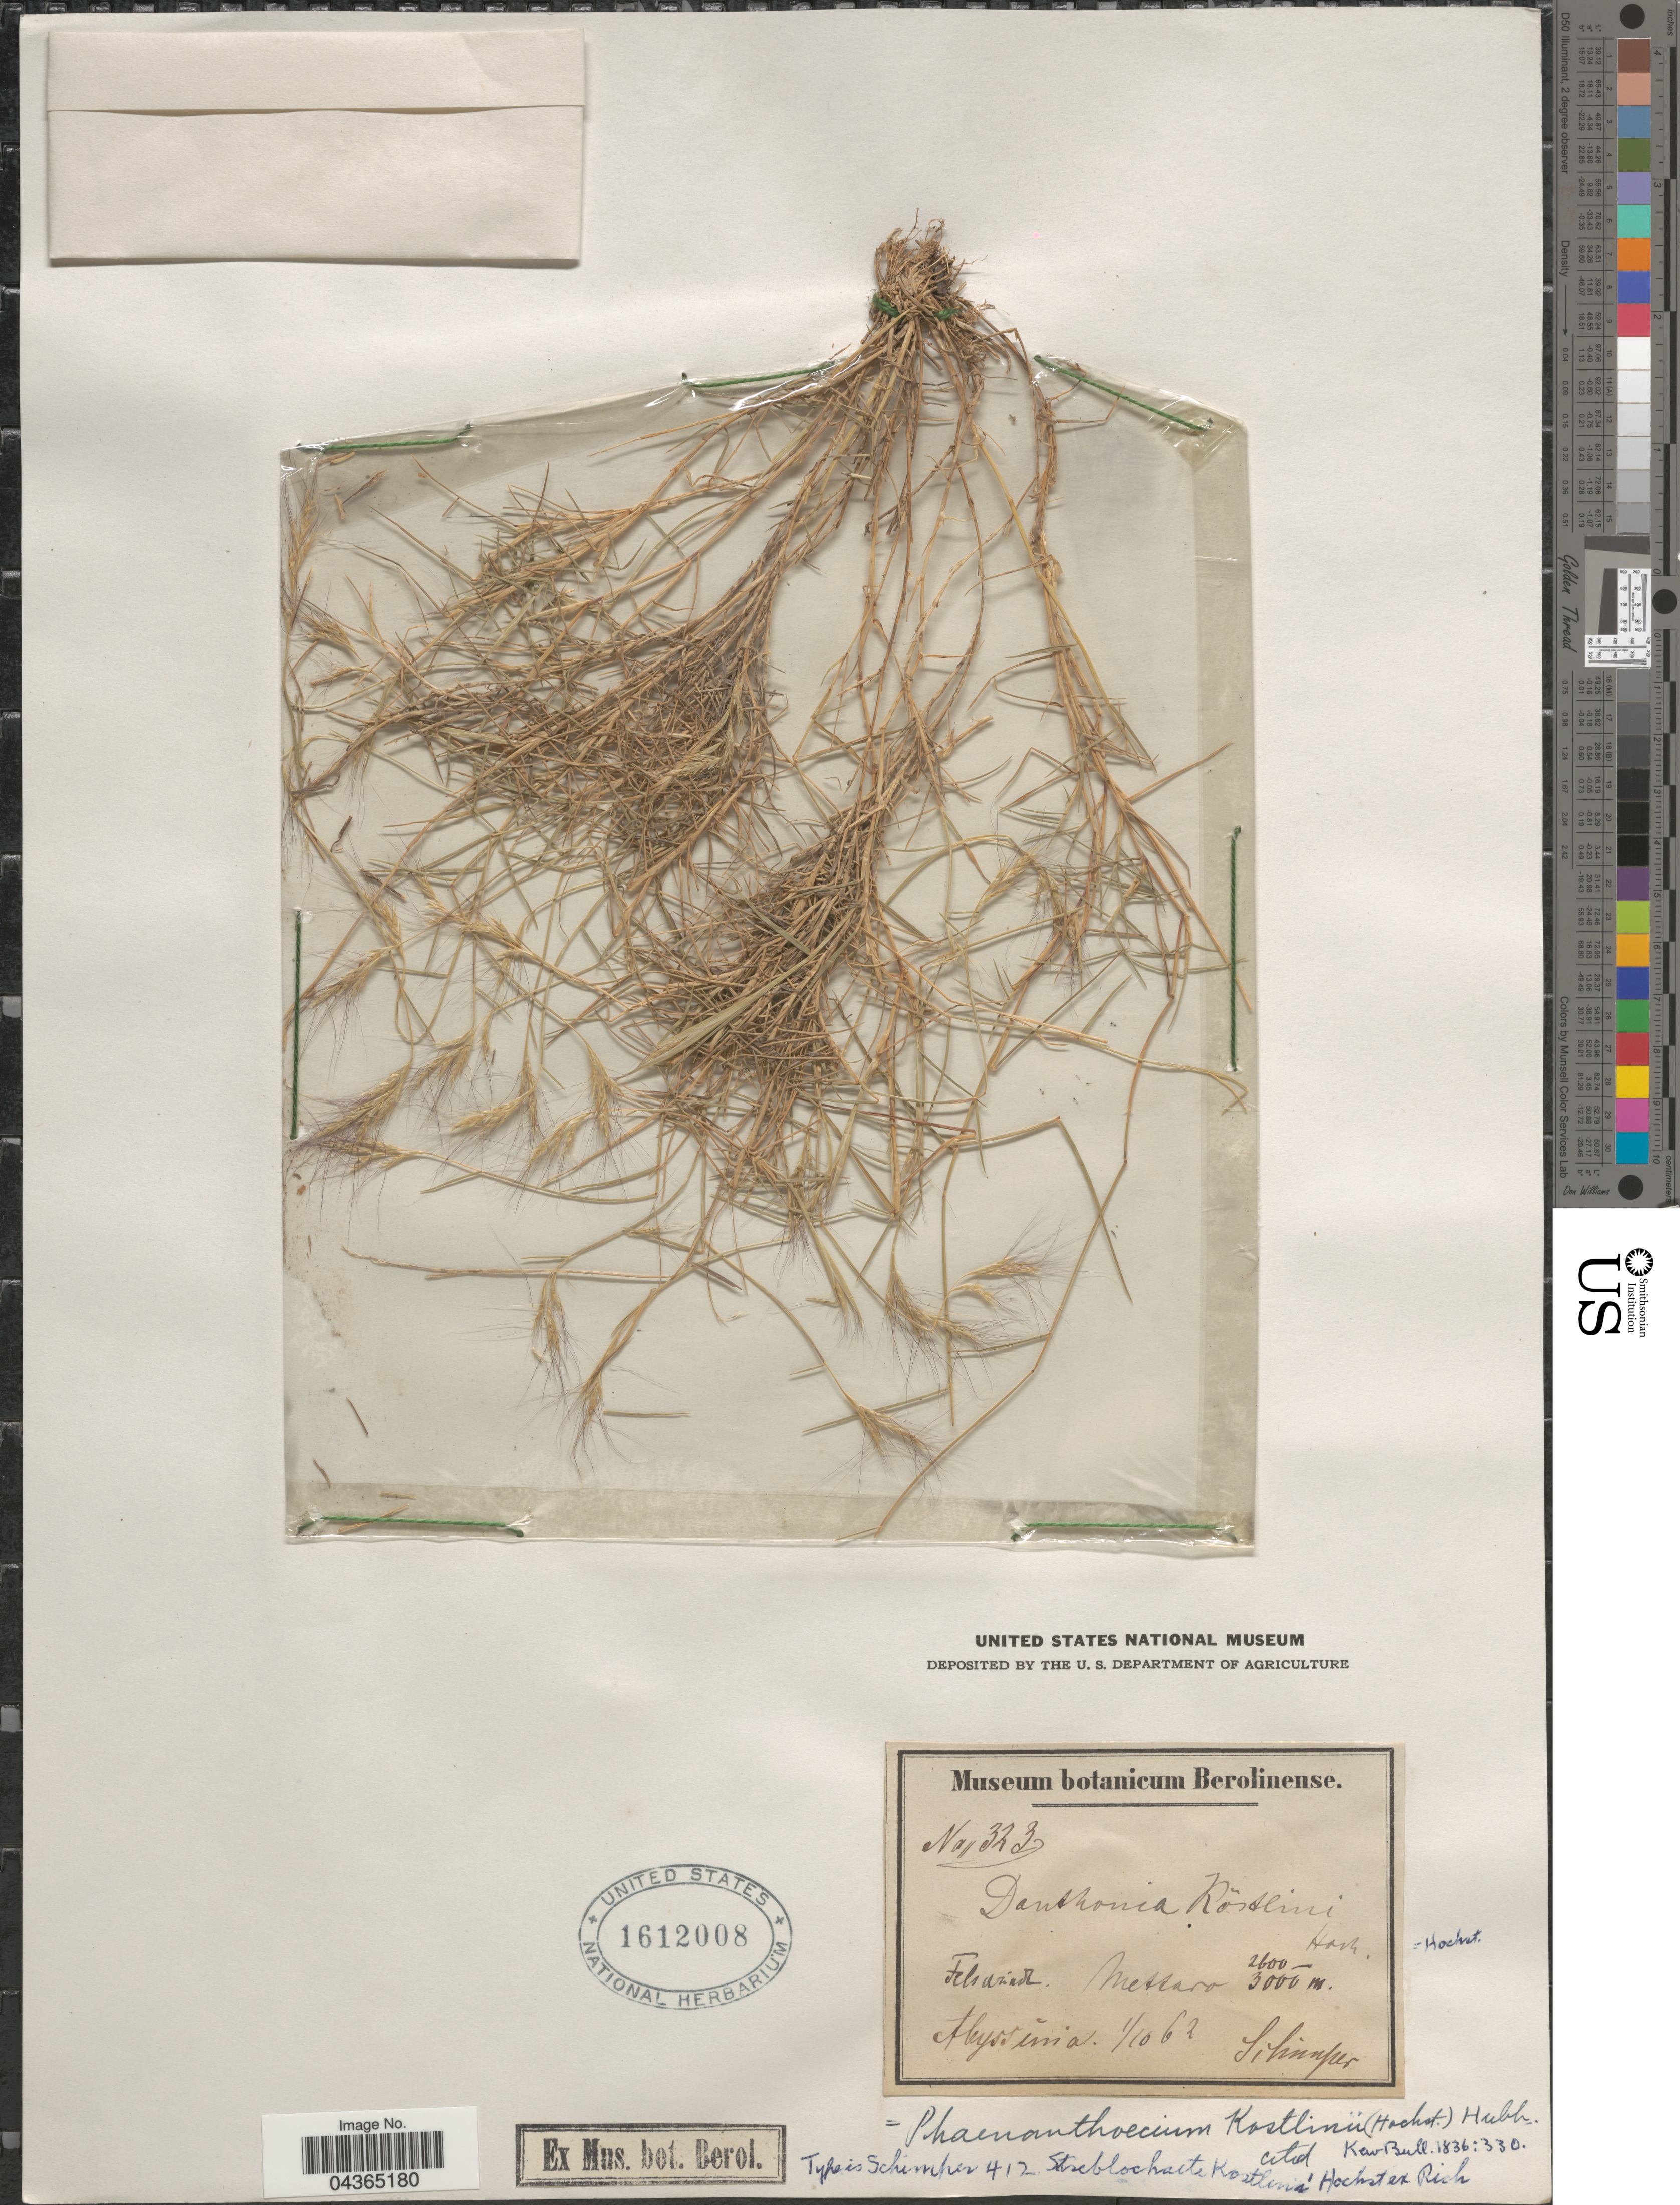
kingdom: Plantae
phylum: Tracheophyta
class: Liliopsida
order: Poales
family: Poaceae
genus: Phaenanthoecium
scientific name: Phaenanthoecium koestlini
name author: (Hochst. ex A. Rich.) C.E. Hubb.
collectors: -. Schimper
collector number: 323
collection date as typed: Transcribed d/m/y: 1/10/62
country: Ethiopia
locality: Abyssinia. Mettaro.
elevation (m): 2600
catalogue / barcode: US 1612008